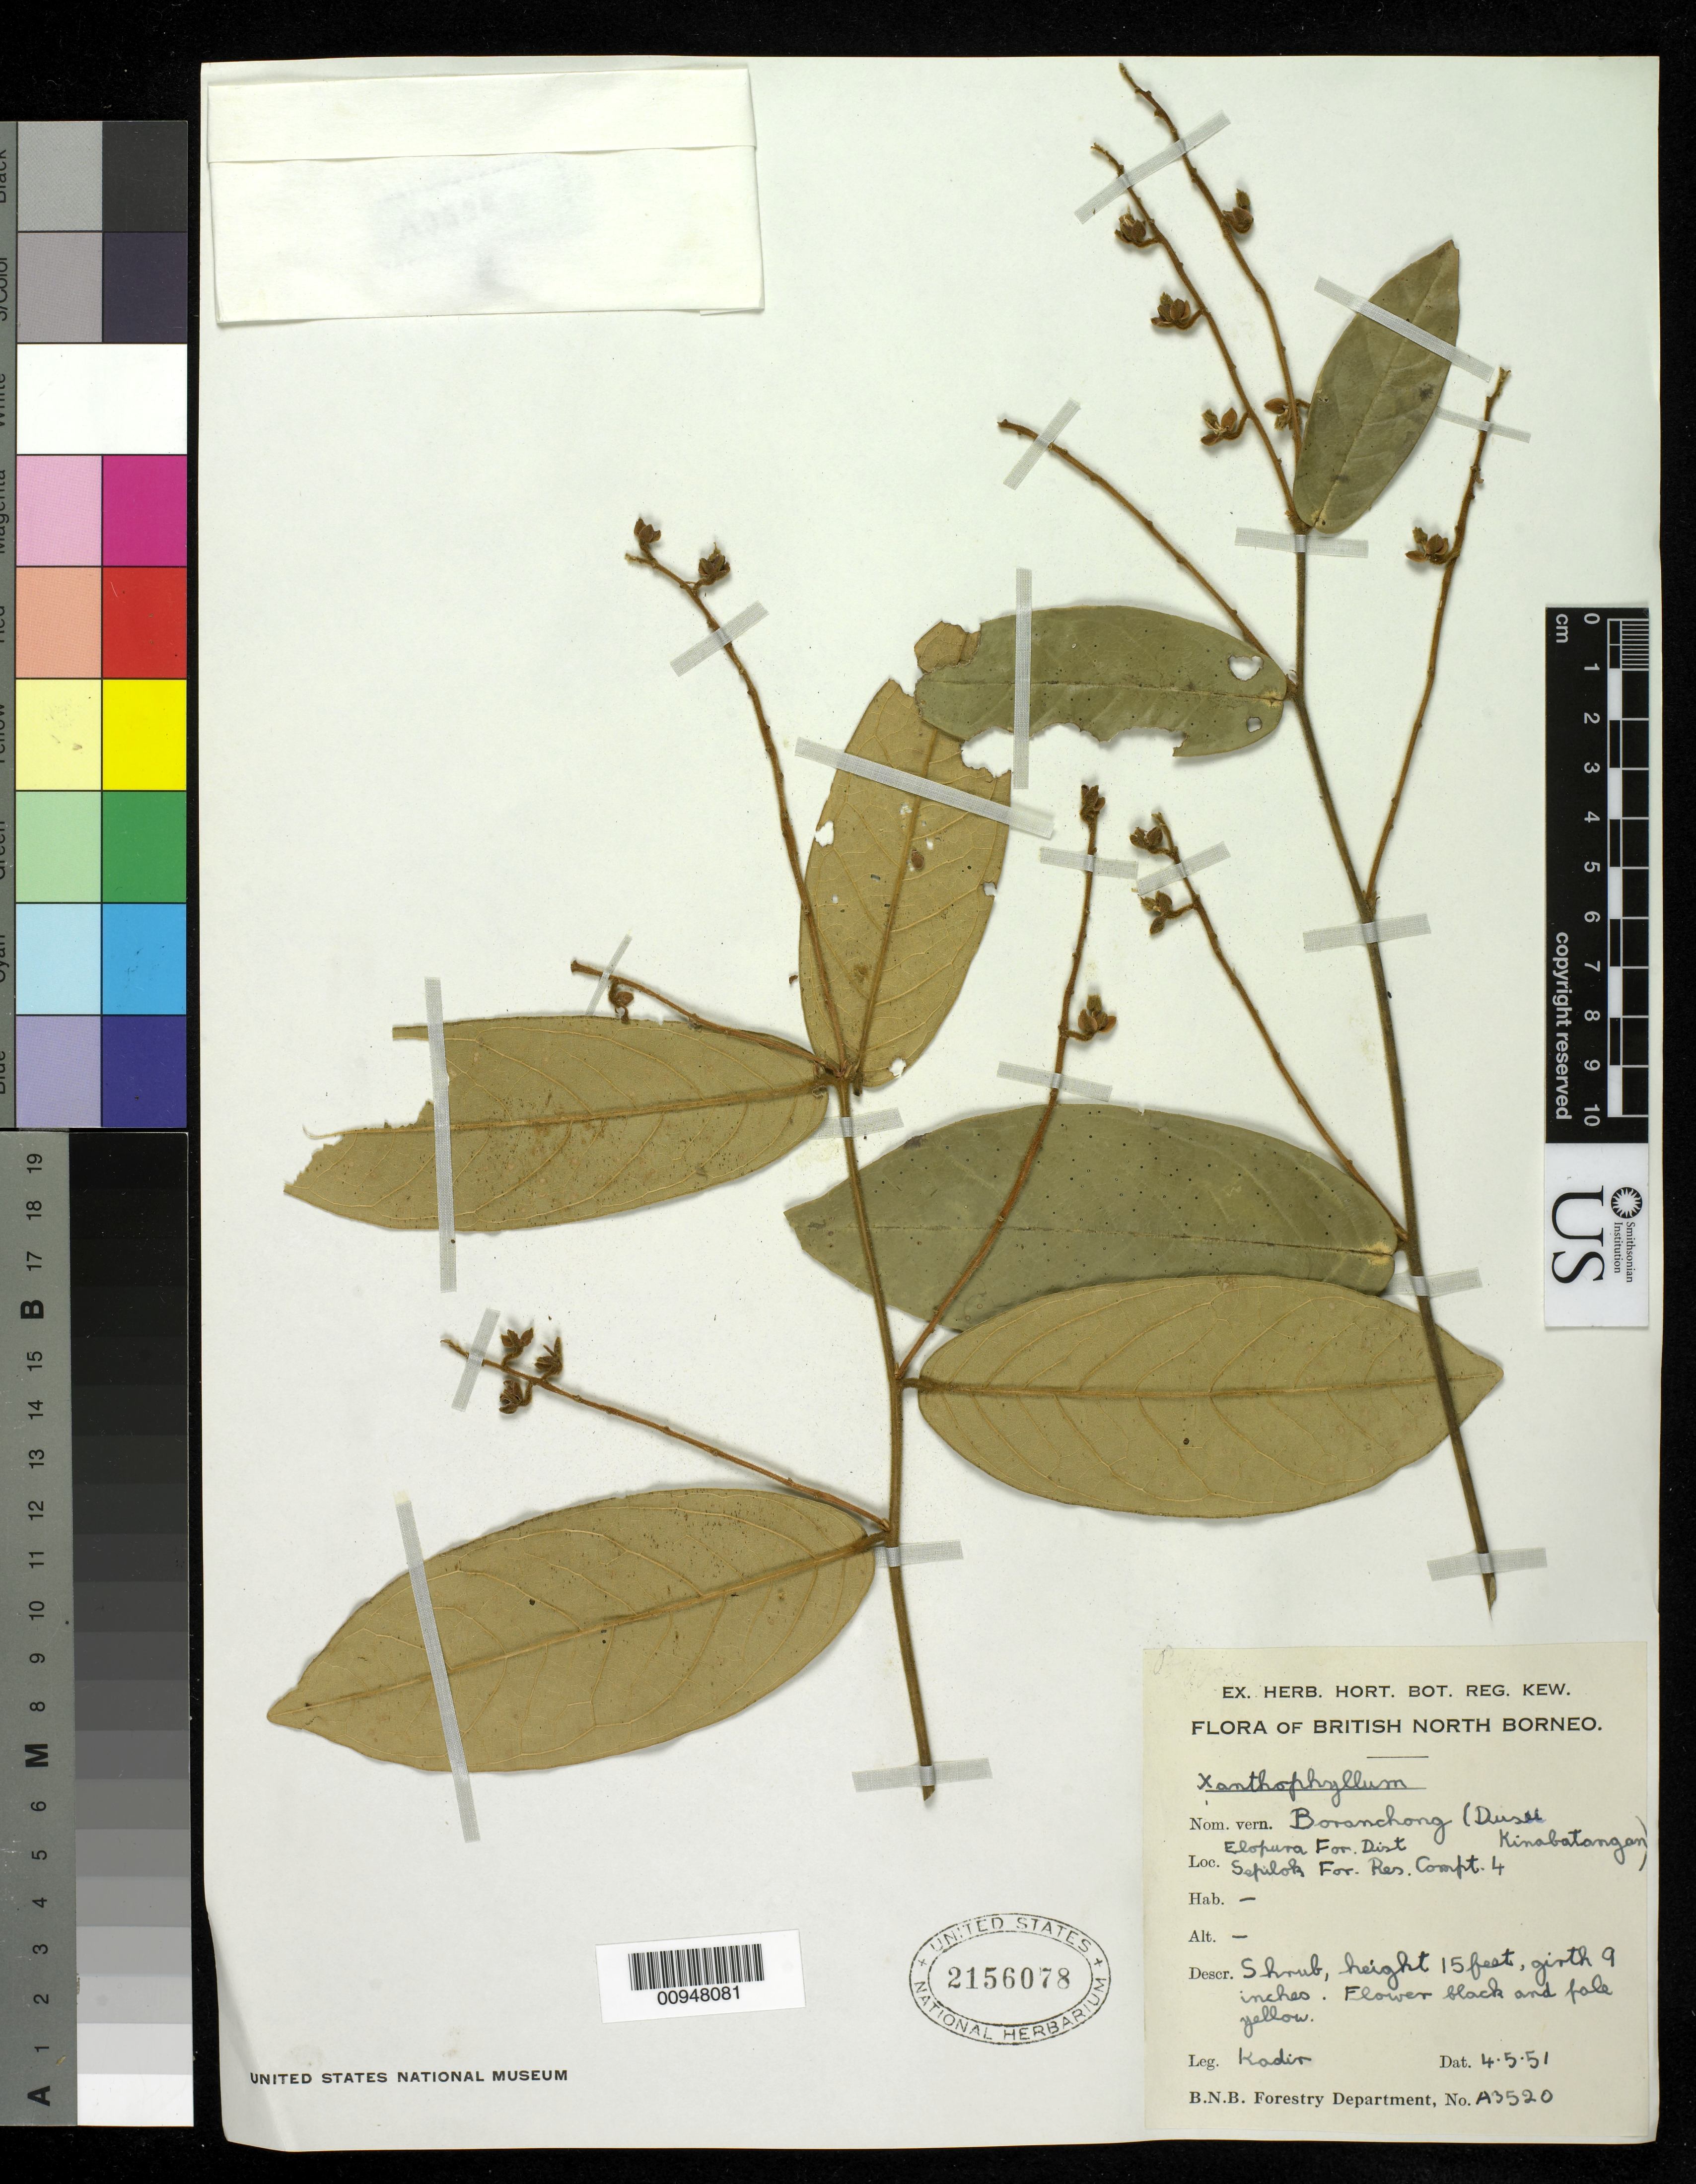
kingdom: Plantae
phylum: Tracheophyta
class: Magnoliopsida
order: Fabales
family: Polygalaceae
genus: Xanthophyllum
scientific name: Xanthophyllum sp.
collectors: Kadir Bin Abdul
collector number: A 3520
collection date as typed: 08 Apr 1951 to 04 May 1951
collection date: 1951-04-08/1951-05-04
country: Malaysia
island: Borneo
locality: Elopura Forest District, Sepiloh Forest Reserve Compartment 4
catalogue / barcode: US 2156078